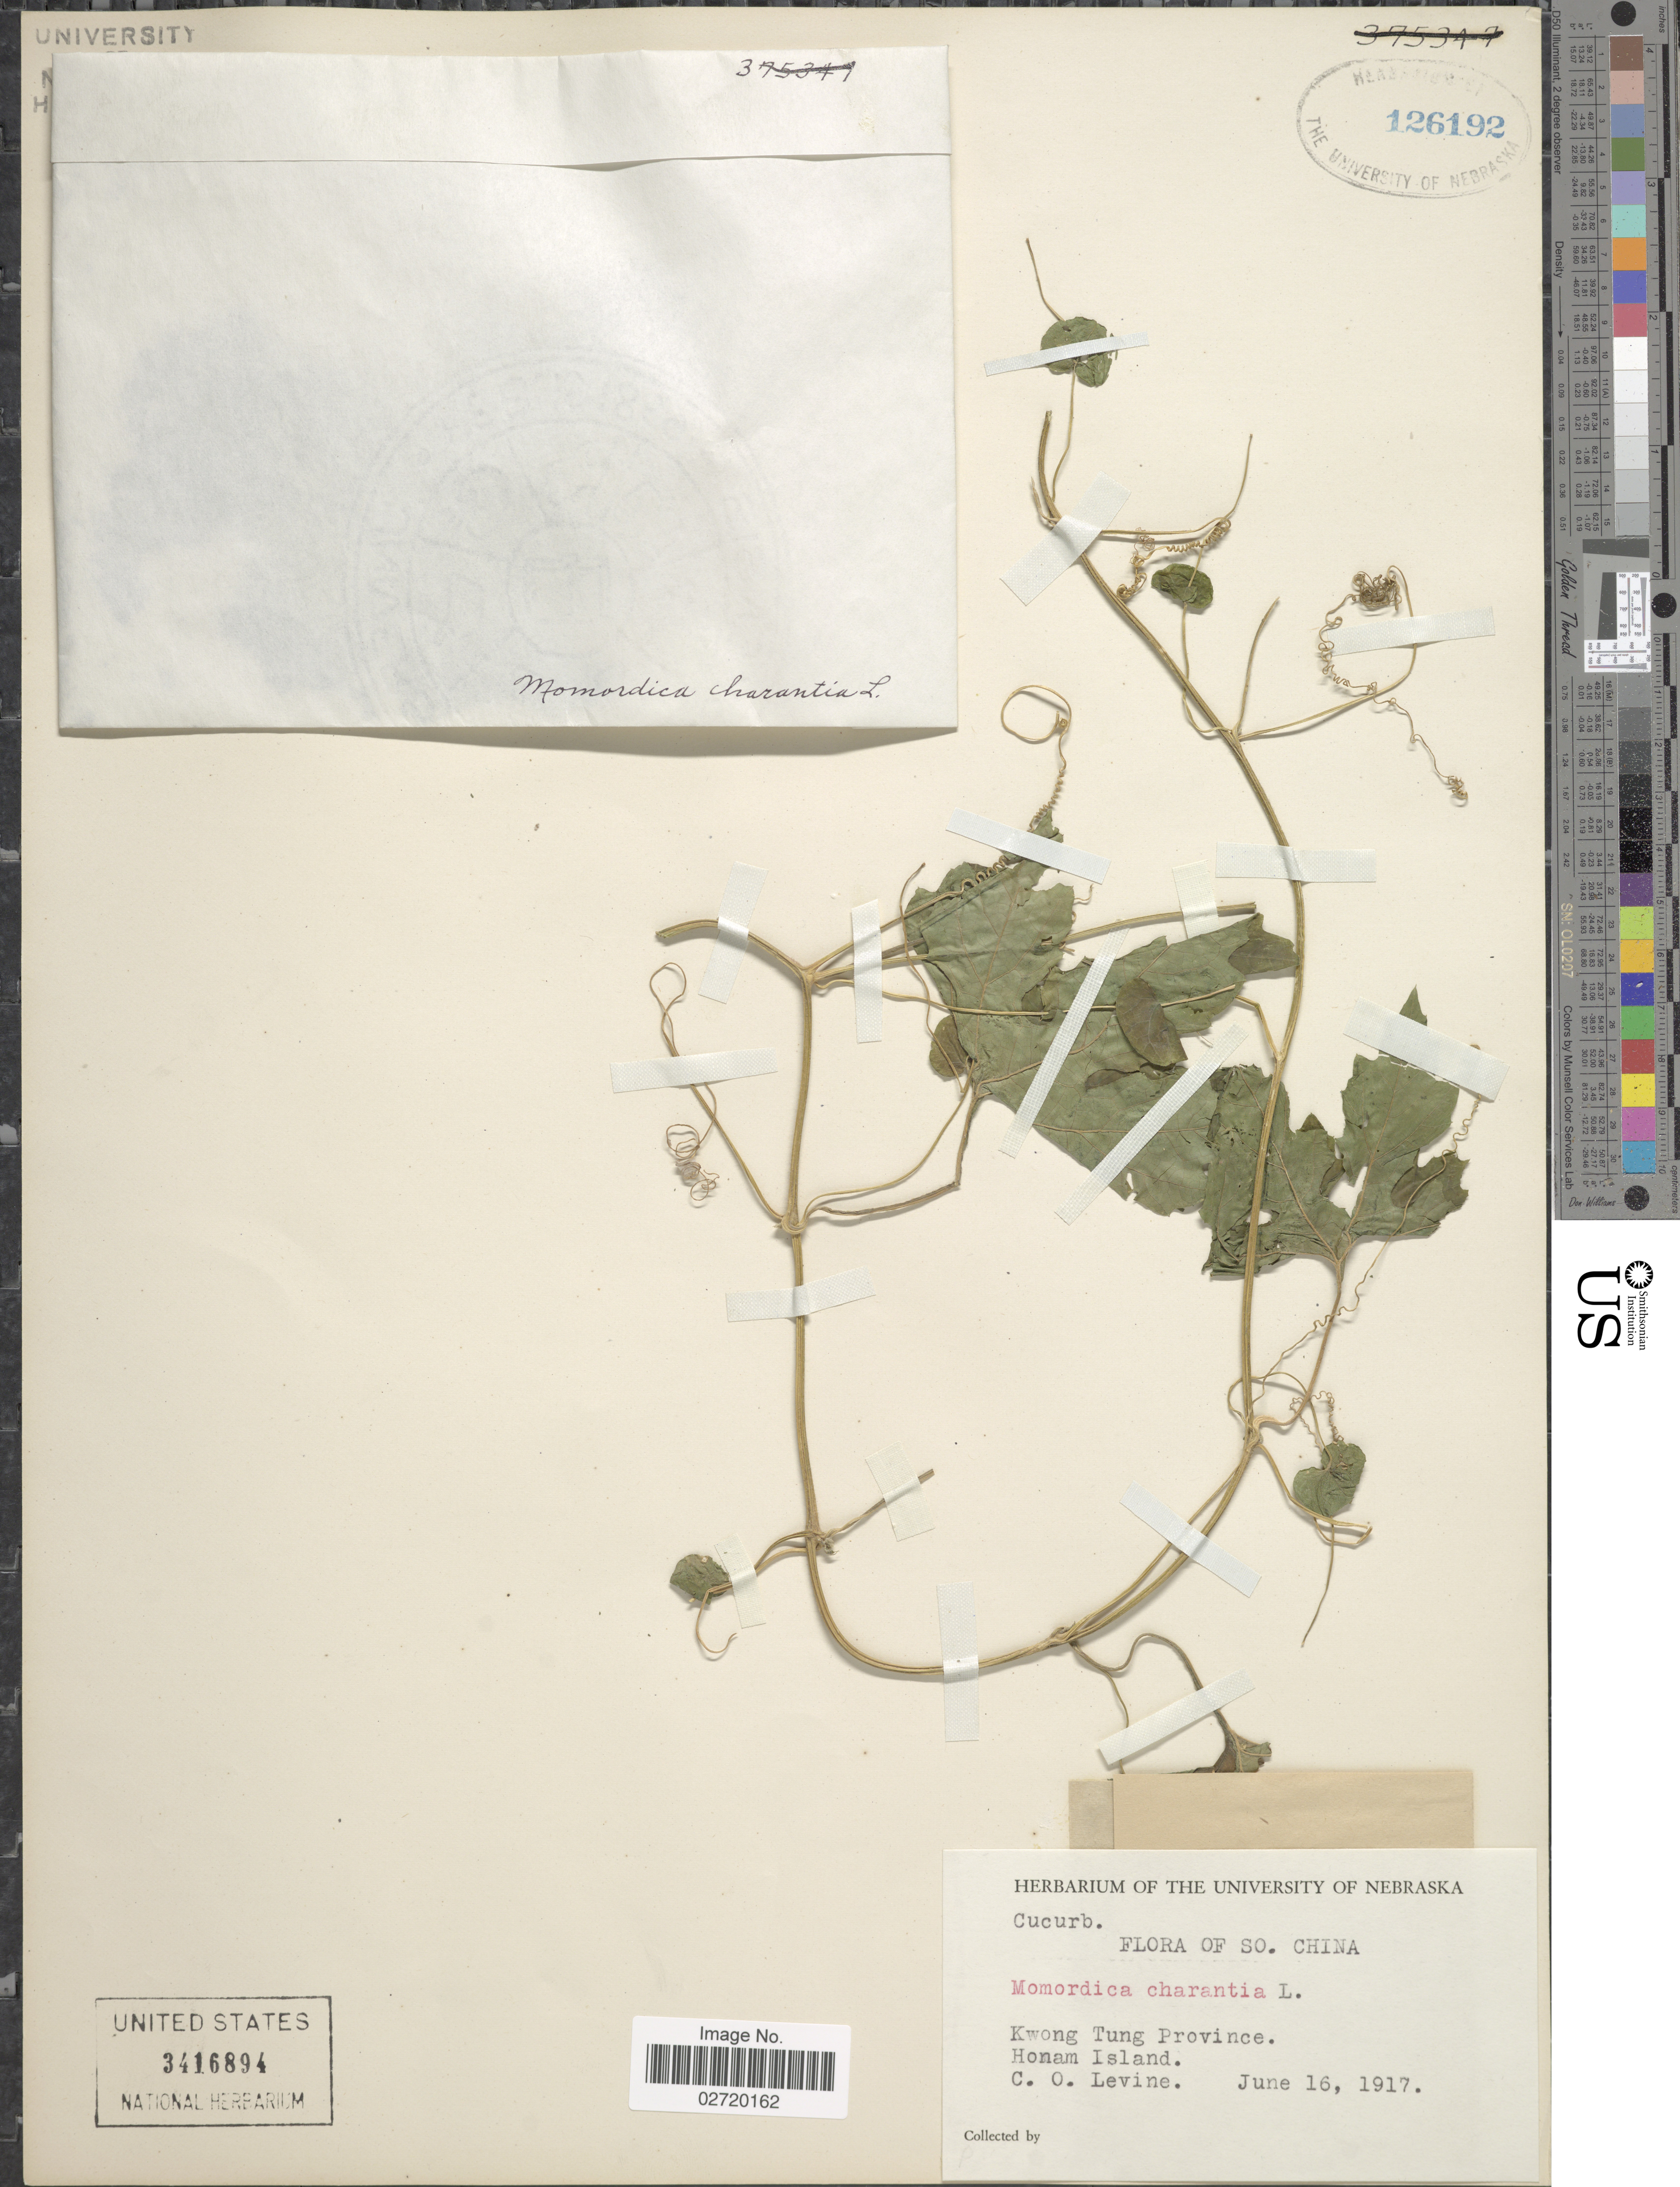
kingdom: Plantae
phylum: Tracheophyta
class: Magnoliopsida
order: Cucurbitales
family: Cucurbitaceae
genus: Momordica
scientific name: Momordica charantia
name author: L.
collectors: C. O. Levine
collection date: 1917-06-16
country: China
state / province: Guangdong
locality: So. China, Kwong Tung Province, Honam Island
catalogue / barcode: US 3416894